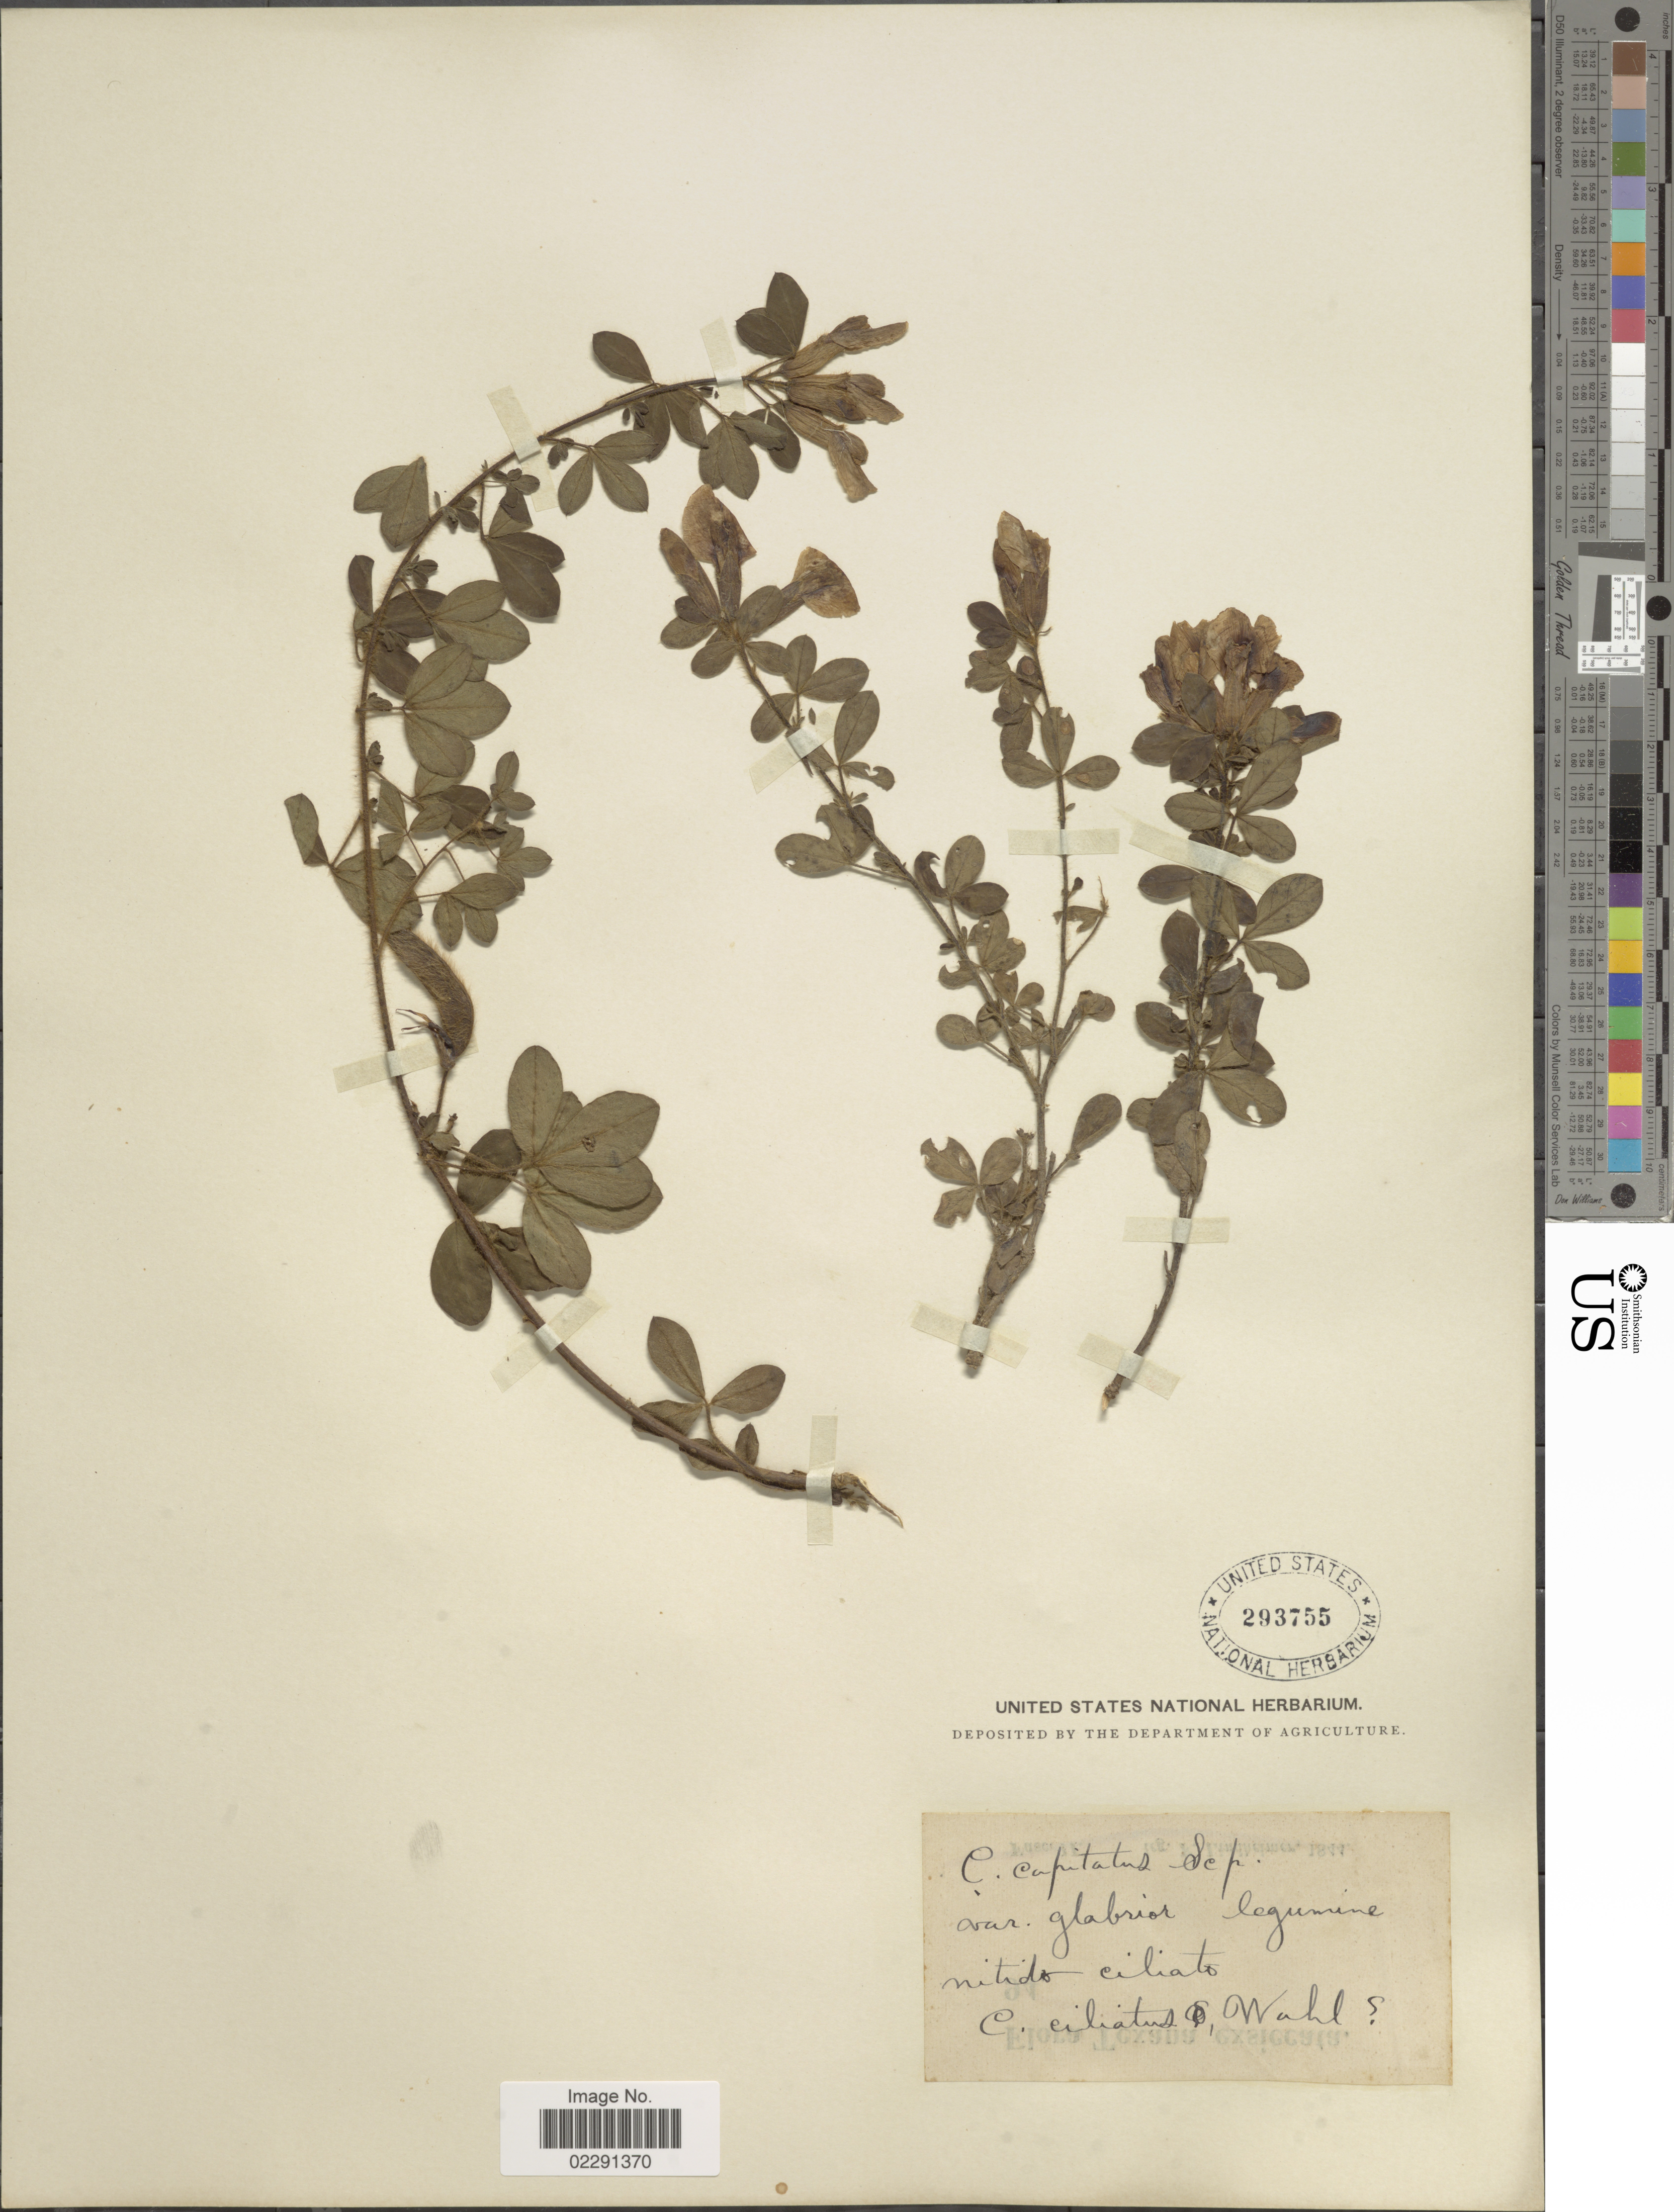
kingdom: Plantae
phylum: Tracheophyta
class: Magnoliopsida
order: Fabales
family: Fabaceae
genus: Cytisus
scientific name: Cytisus hirsutus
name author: L.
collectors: Wahl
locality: Nitido ciliato [interpreted]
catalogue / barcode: US 293755